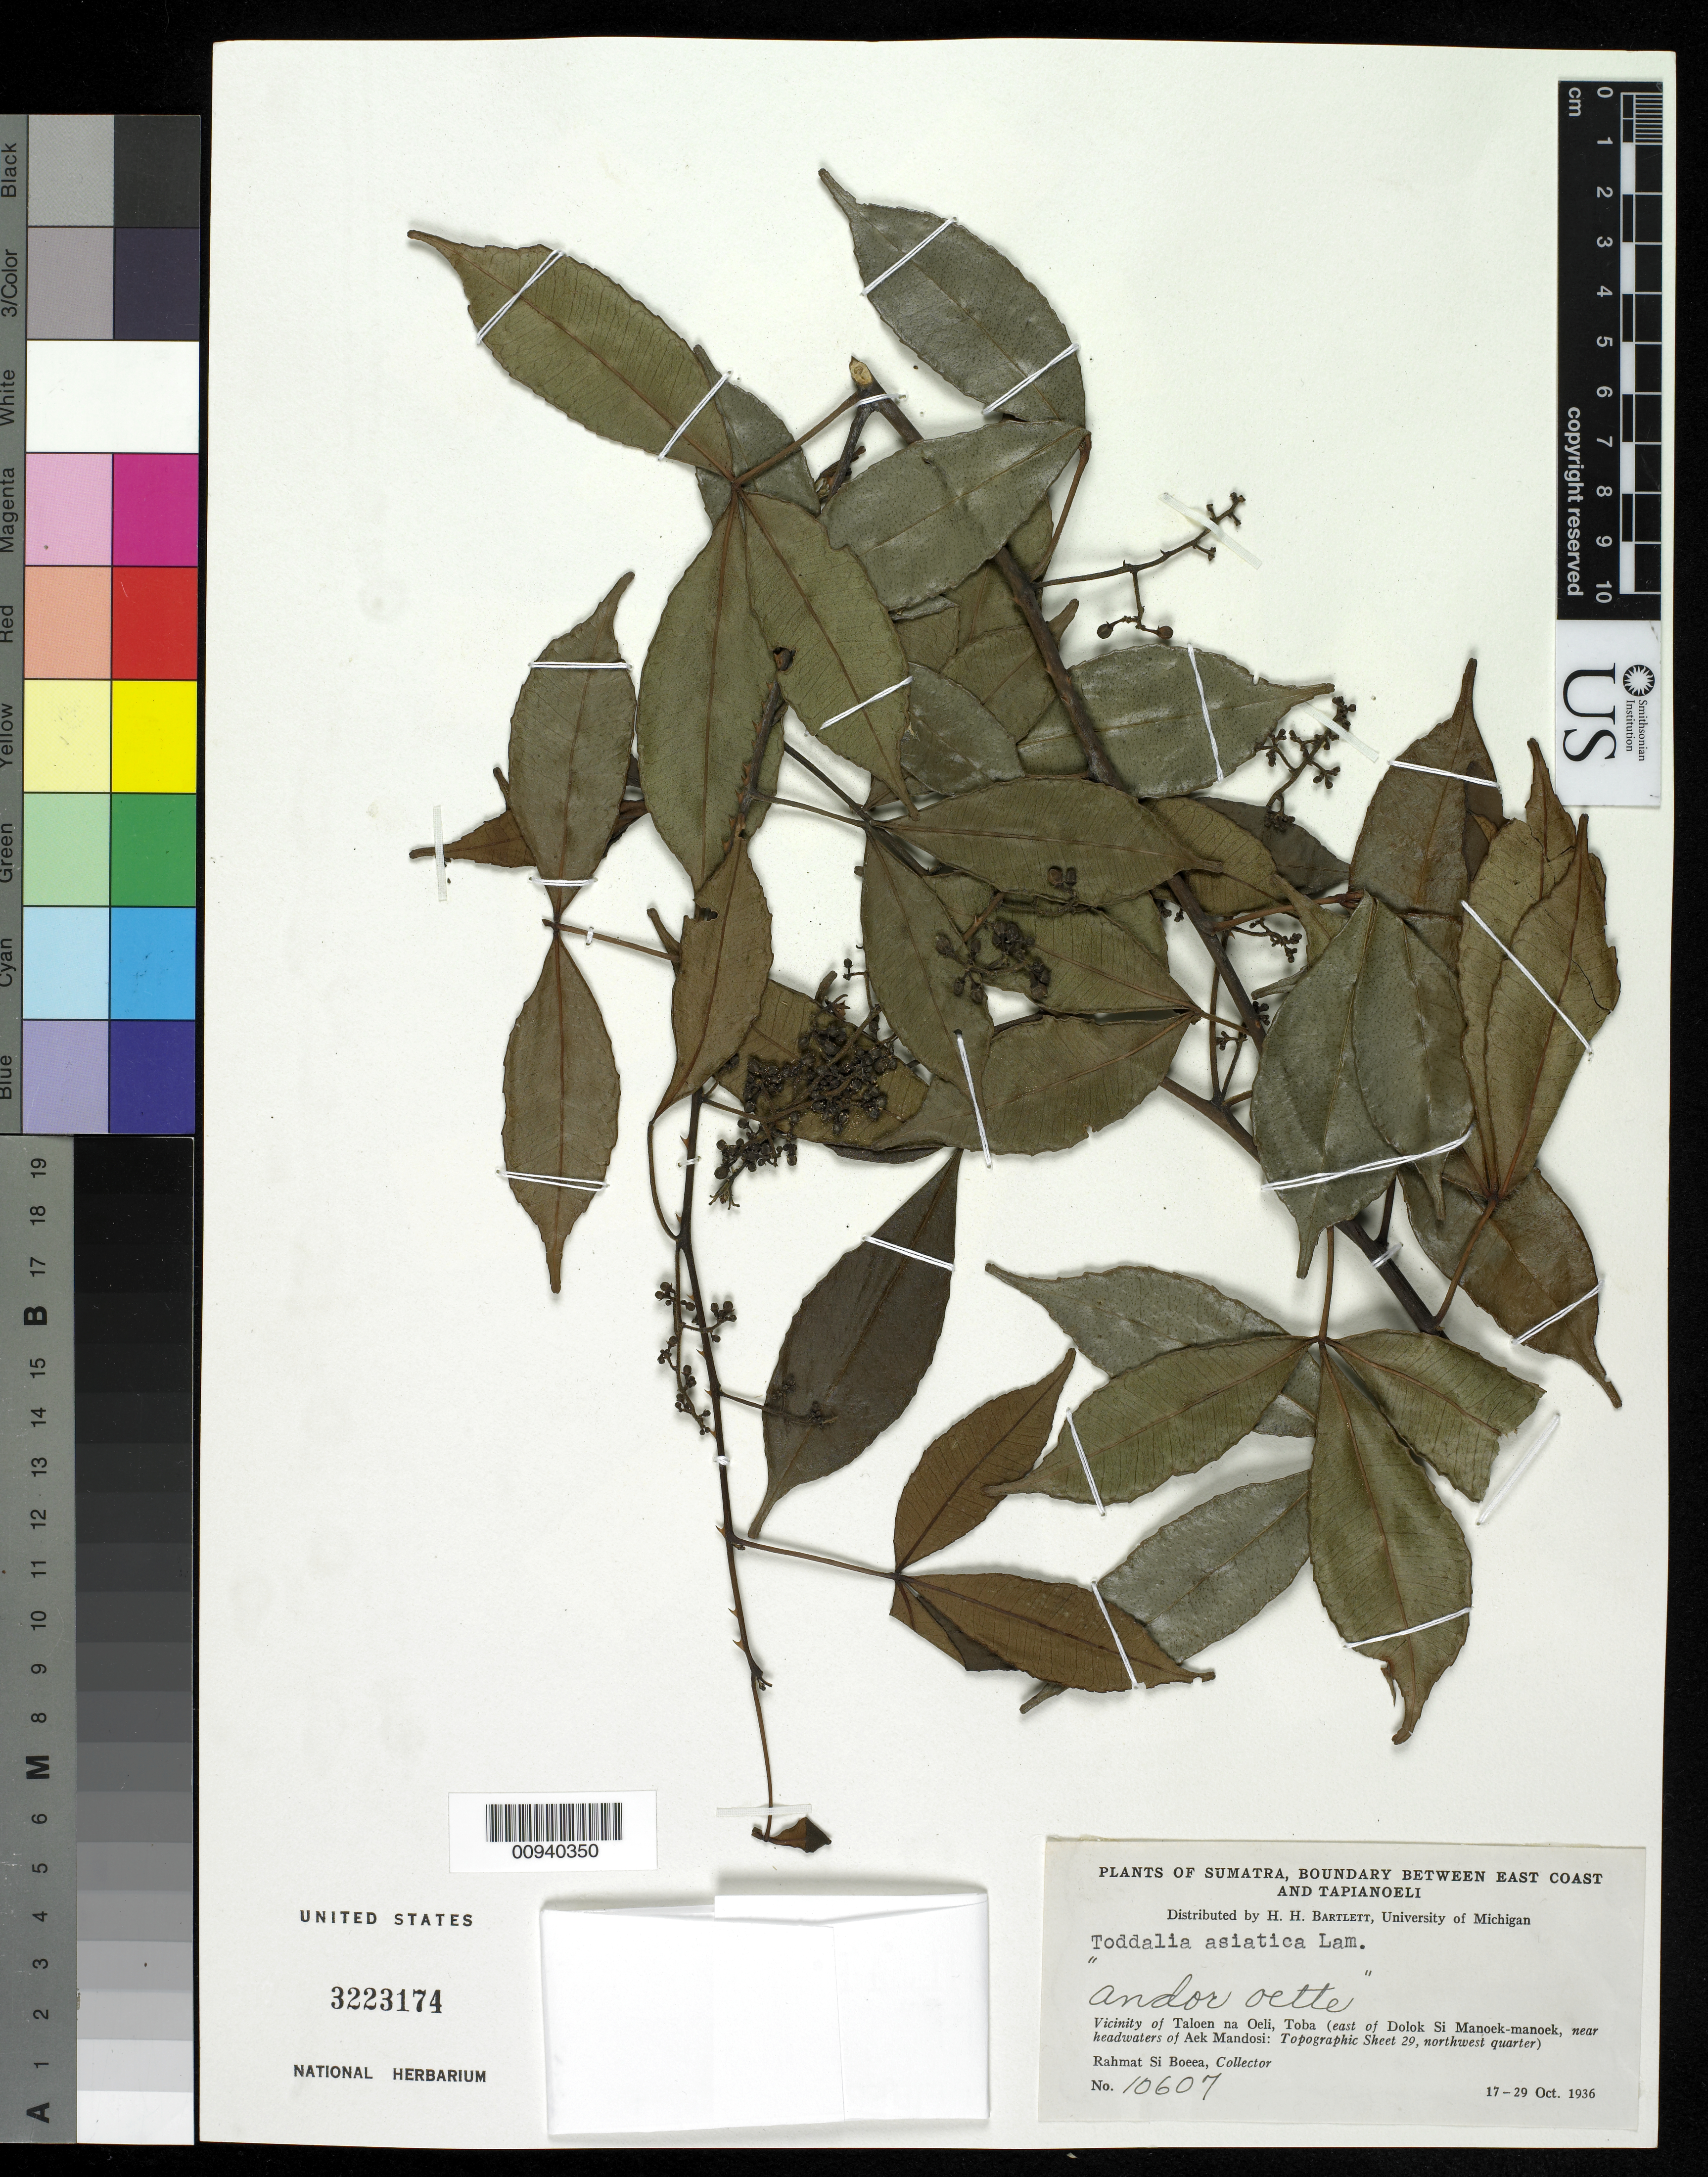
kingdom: Plantae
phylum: Tracheophyta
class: Magnoliopsida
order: Sapindales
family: Rutaceae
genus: Zanthoxylum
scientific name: Zanthoxylum asiaticum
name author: (L.) Appelhans et al.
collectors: Rahmat Si Boeea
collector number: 10607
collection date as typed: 17 Oct 1936 to 29 Oct 1936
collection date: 1936-10-17/1936-10-29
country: Indonesia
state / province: Sumatra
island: Sumatra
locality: Vicinity of Taloen na Oeli, Toba (east of Dolok Si Manoek-manoek, near headwaters of Aei Mandosi)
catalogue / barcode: US 3223174